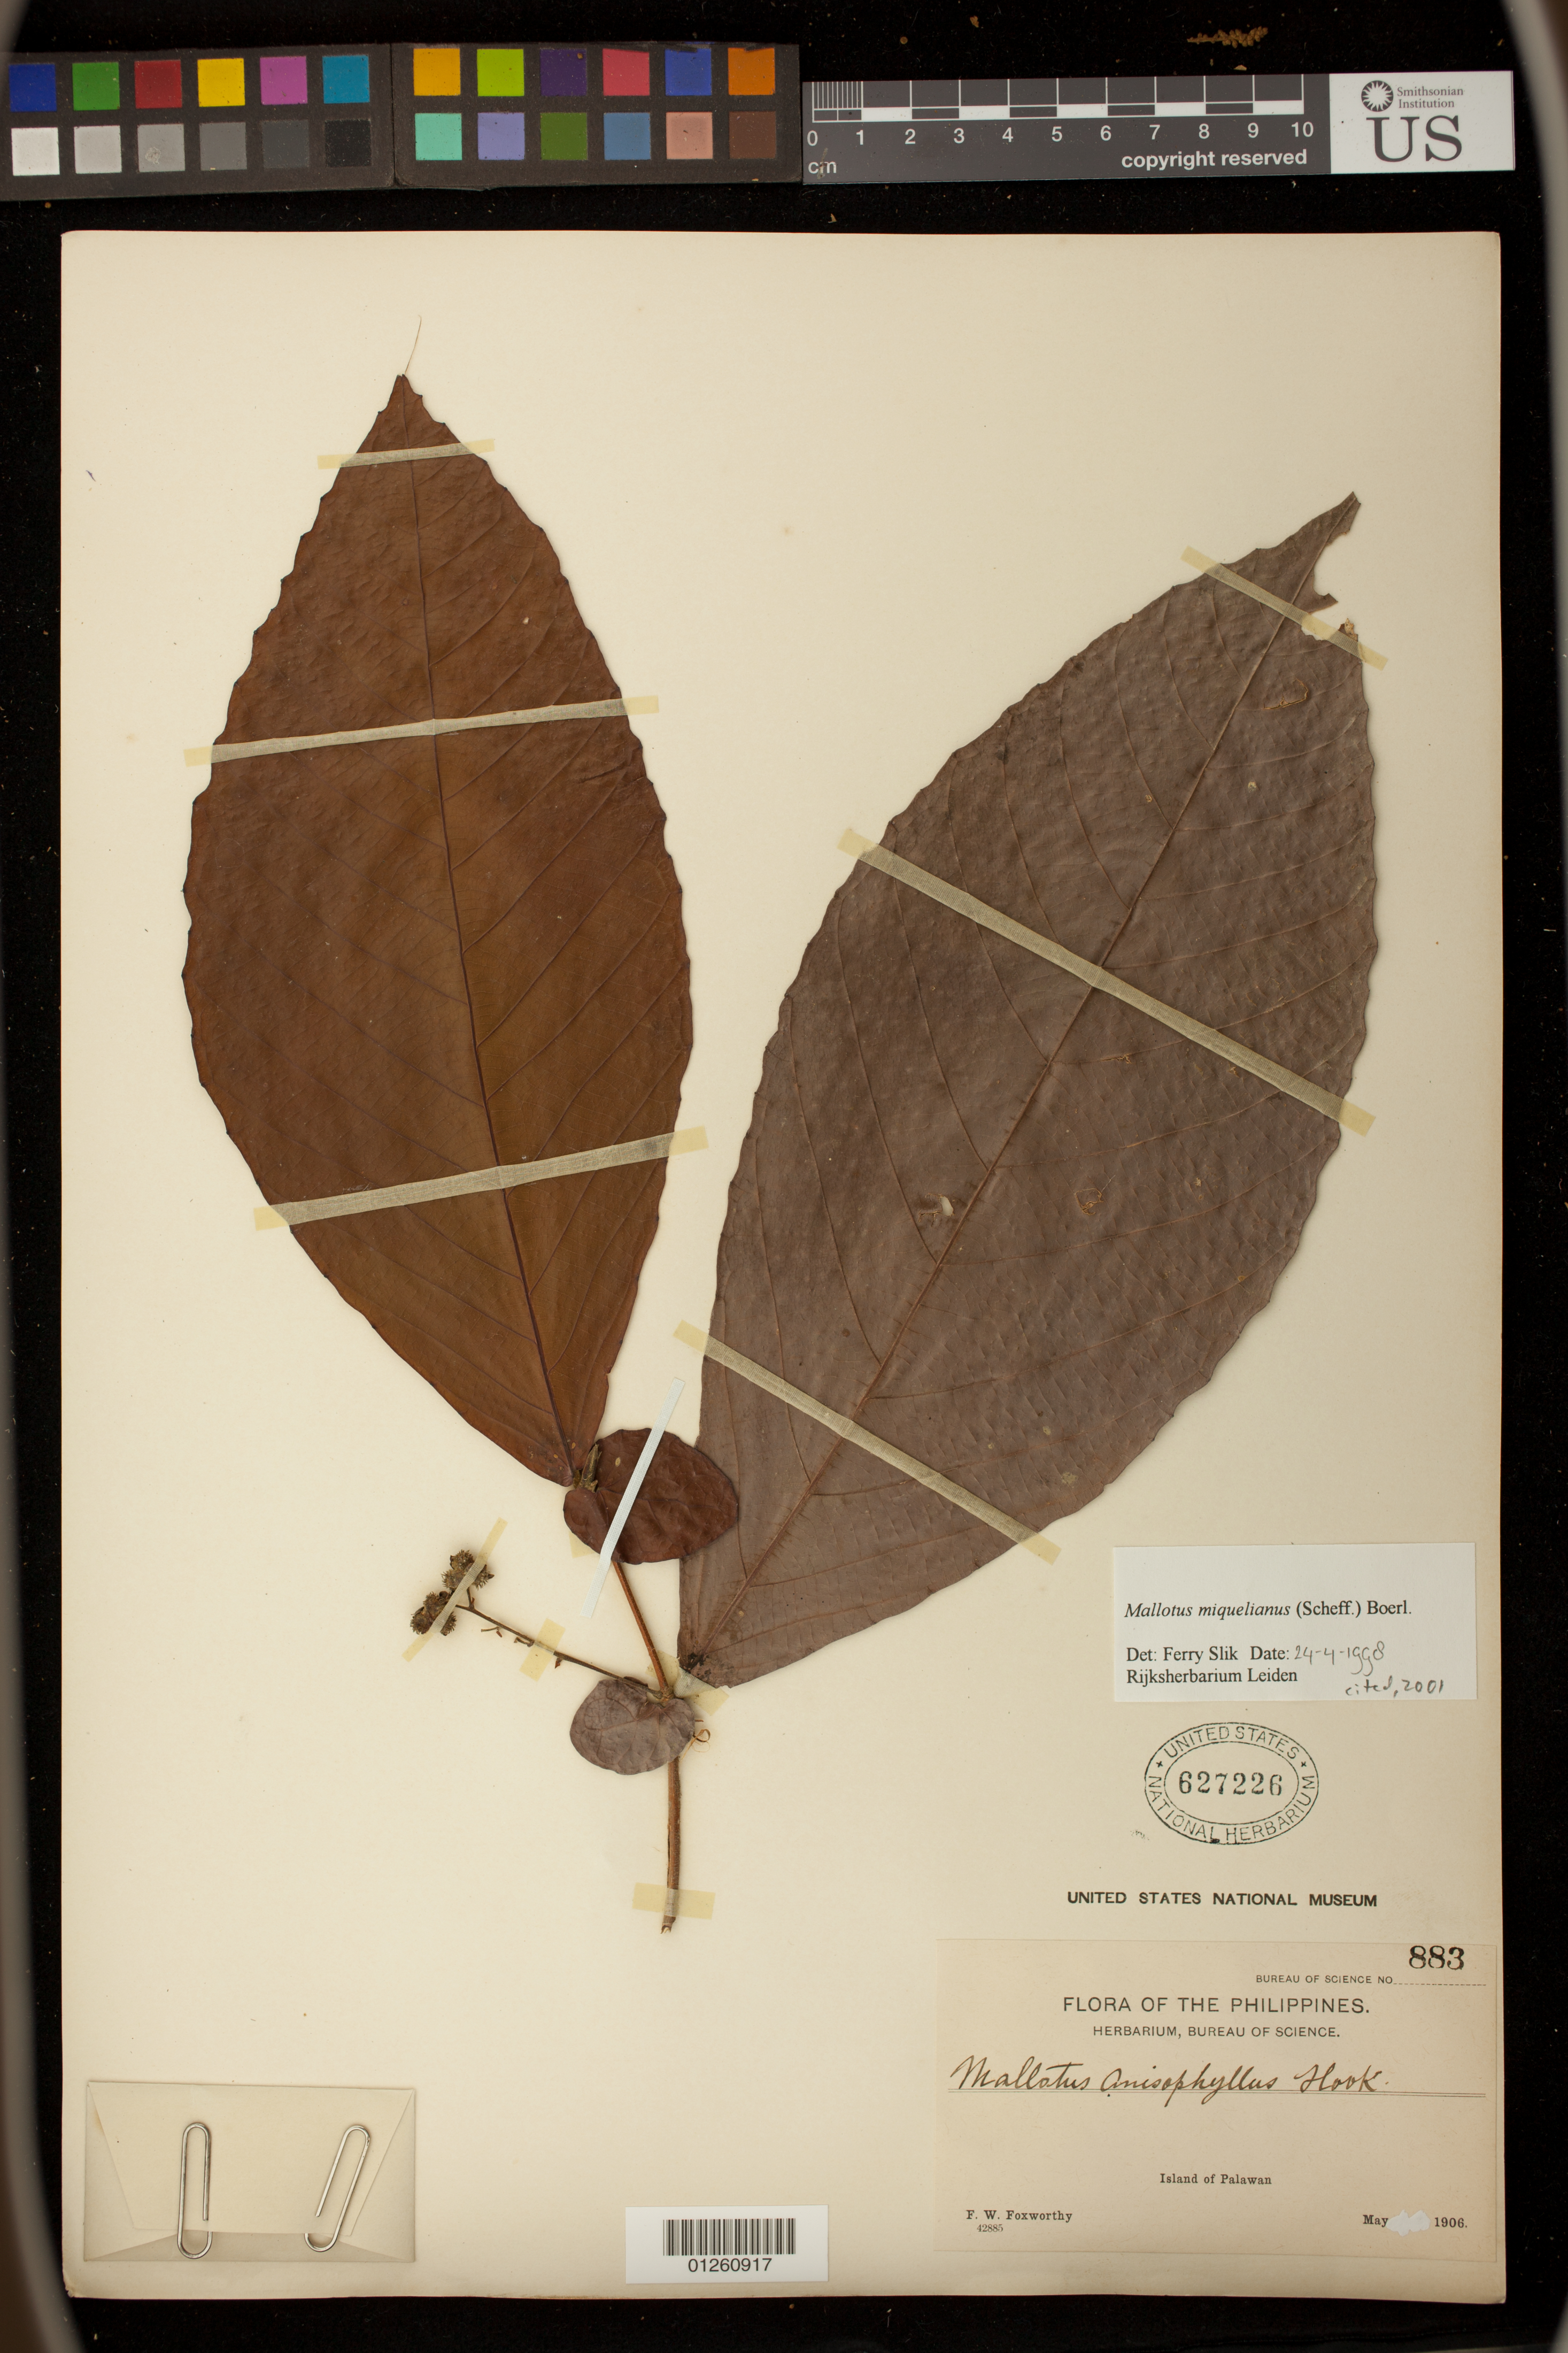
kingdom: Plantae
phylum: Tracheophyta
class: Magnoliopsida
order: Malpighiales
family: Euphorbiaceae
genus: Mallotus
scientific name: Mallotus miquelianus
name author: (Scheff.) Boerl.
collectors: F. W. Foxworthy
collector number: Bur. Sci. 883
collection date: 1906-05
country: Philippines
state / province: Mimaropa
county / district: Palawan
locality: Island of Palawan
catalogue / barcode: US 627226